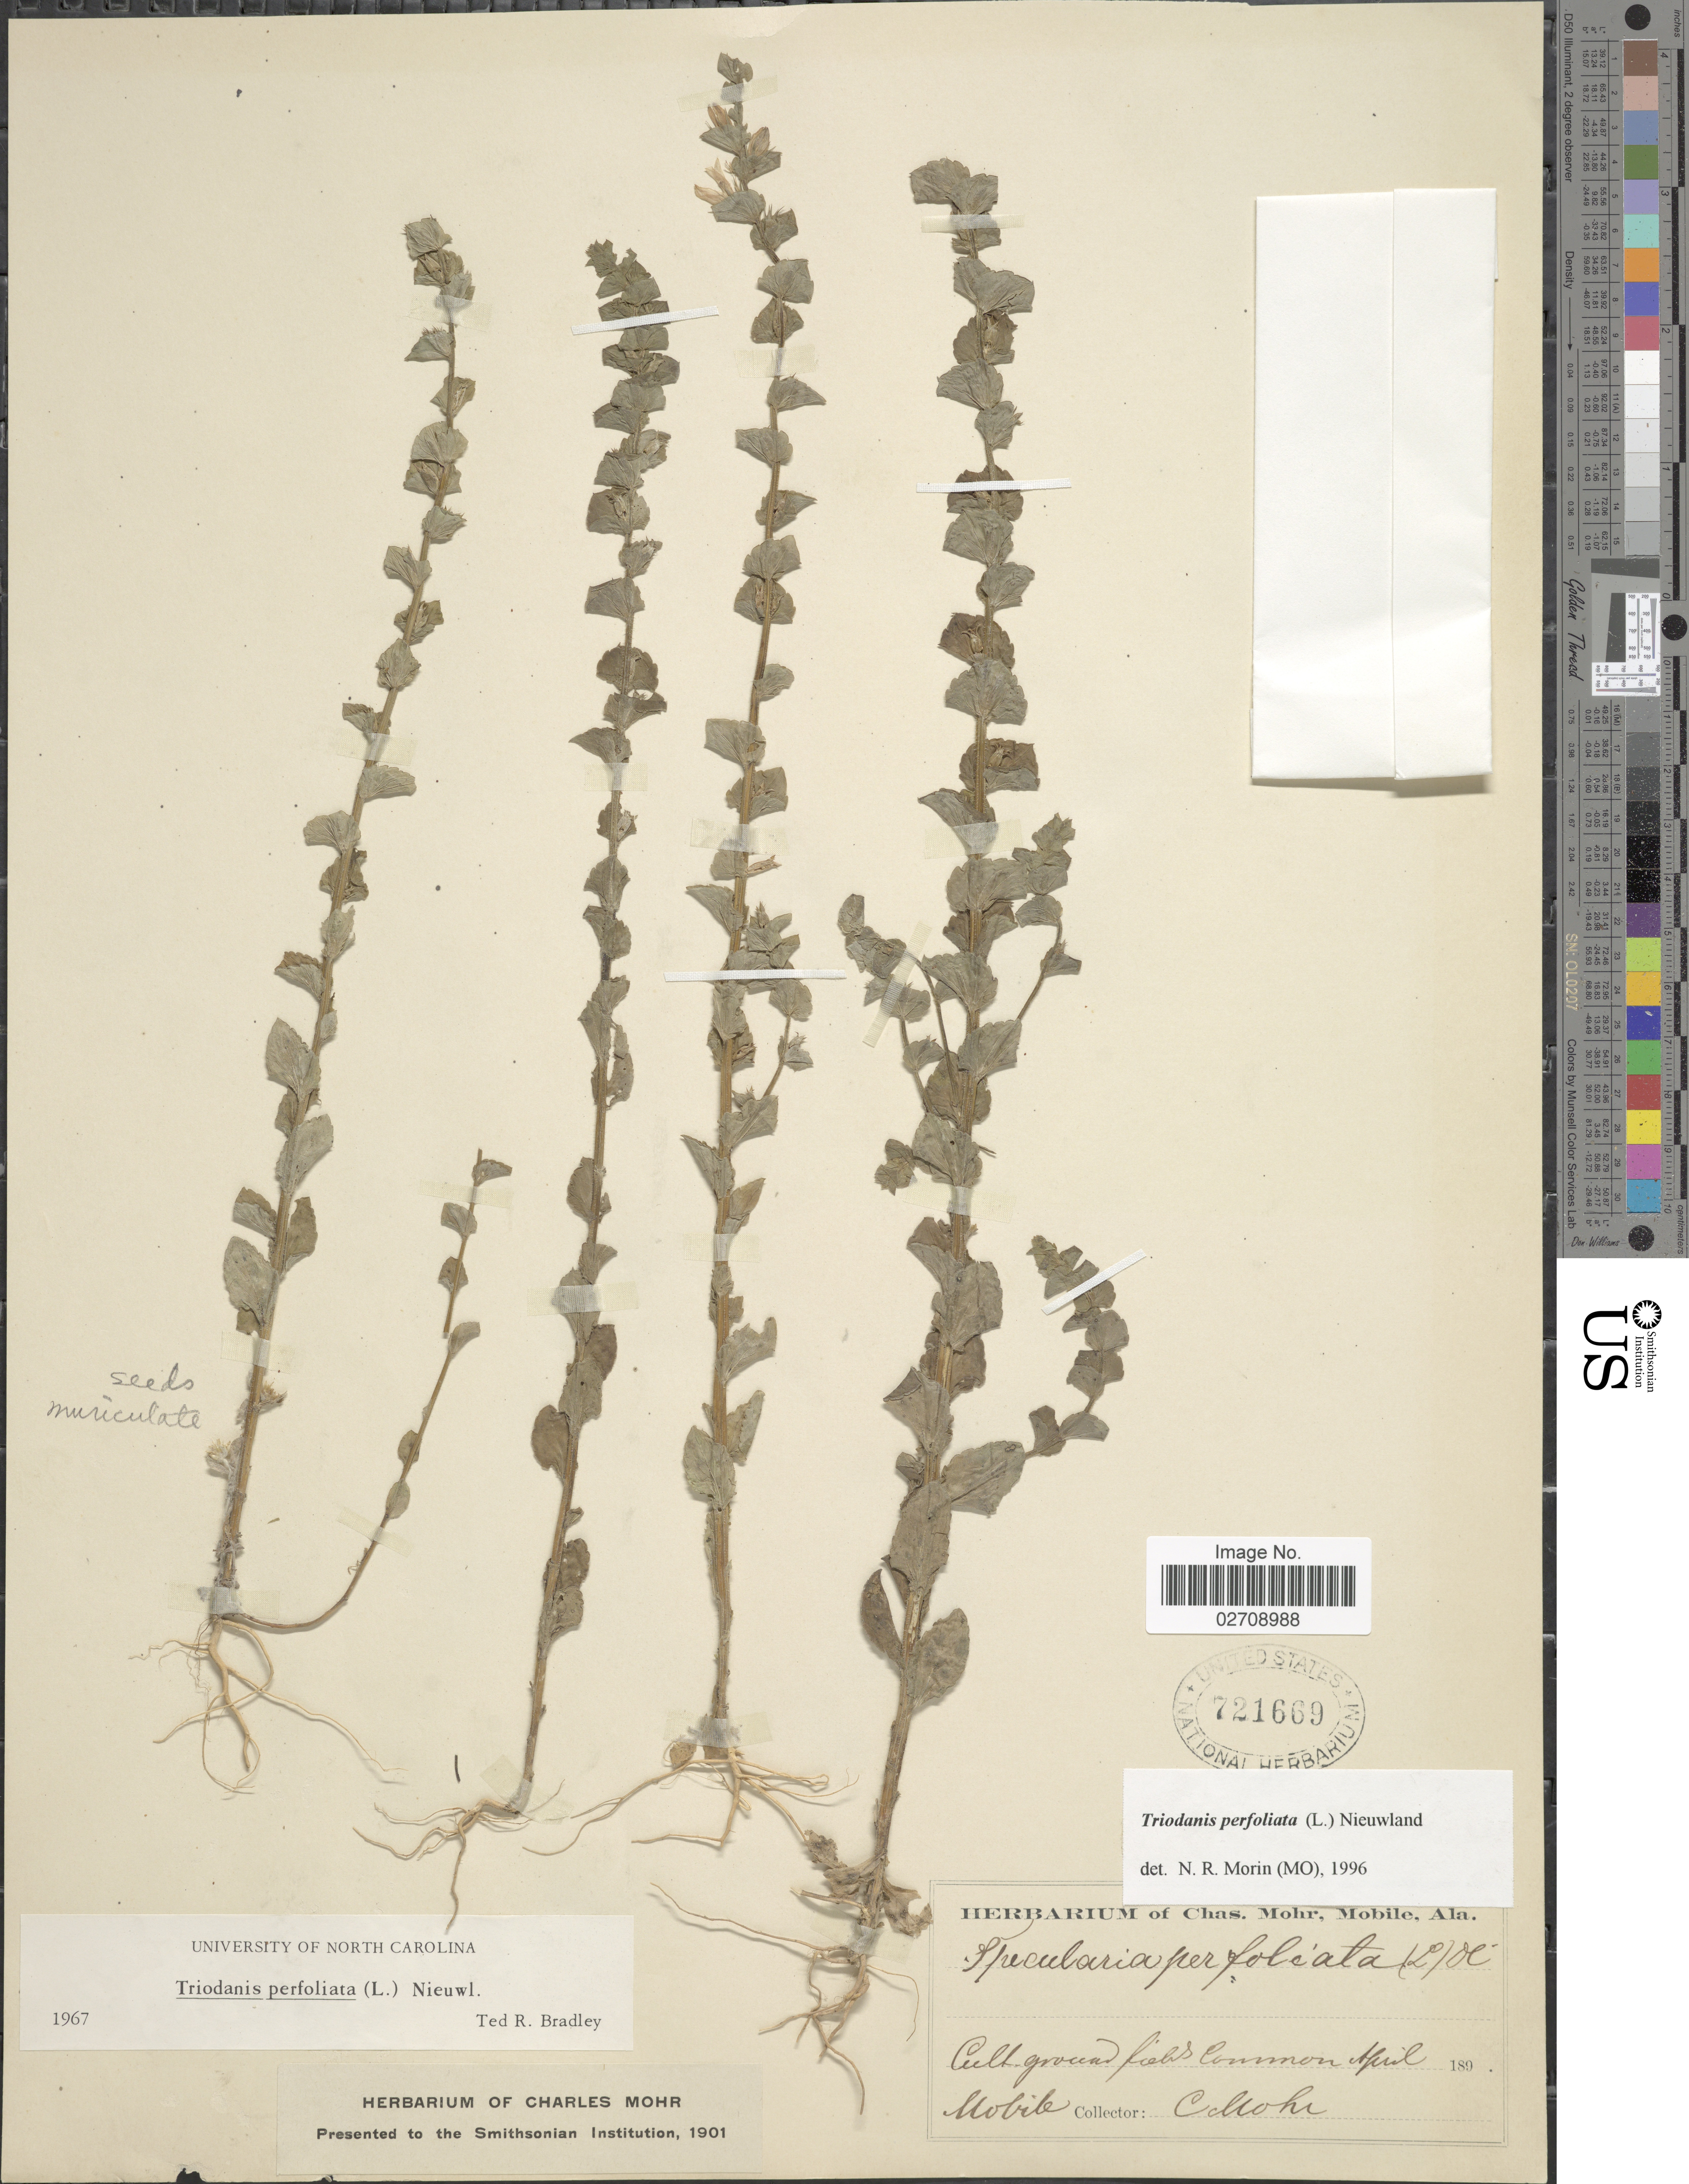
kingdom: Plantae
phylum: Tracheophyta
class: Magnoliopsida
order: Asterales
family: Campanulaceae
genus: Triodanis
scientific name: Triodanis perfoliata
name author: (L.) Nieuwl.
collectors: C. T. Mohr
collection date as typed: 189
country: United States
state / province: Alabama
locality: Mobile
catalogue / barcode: US 721669